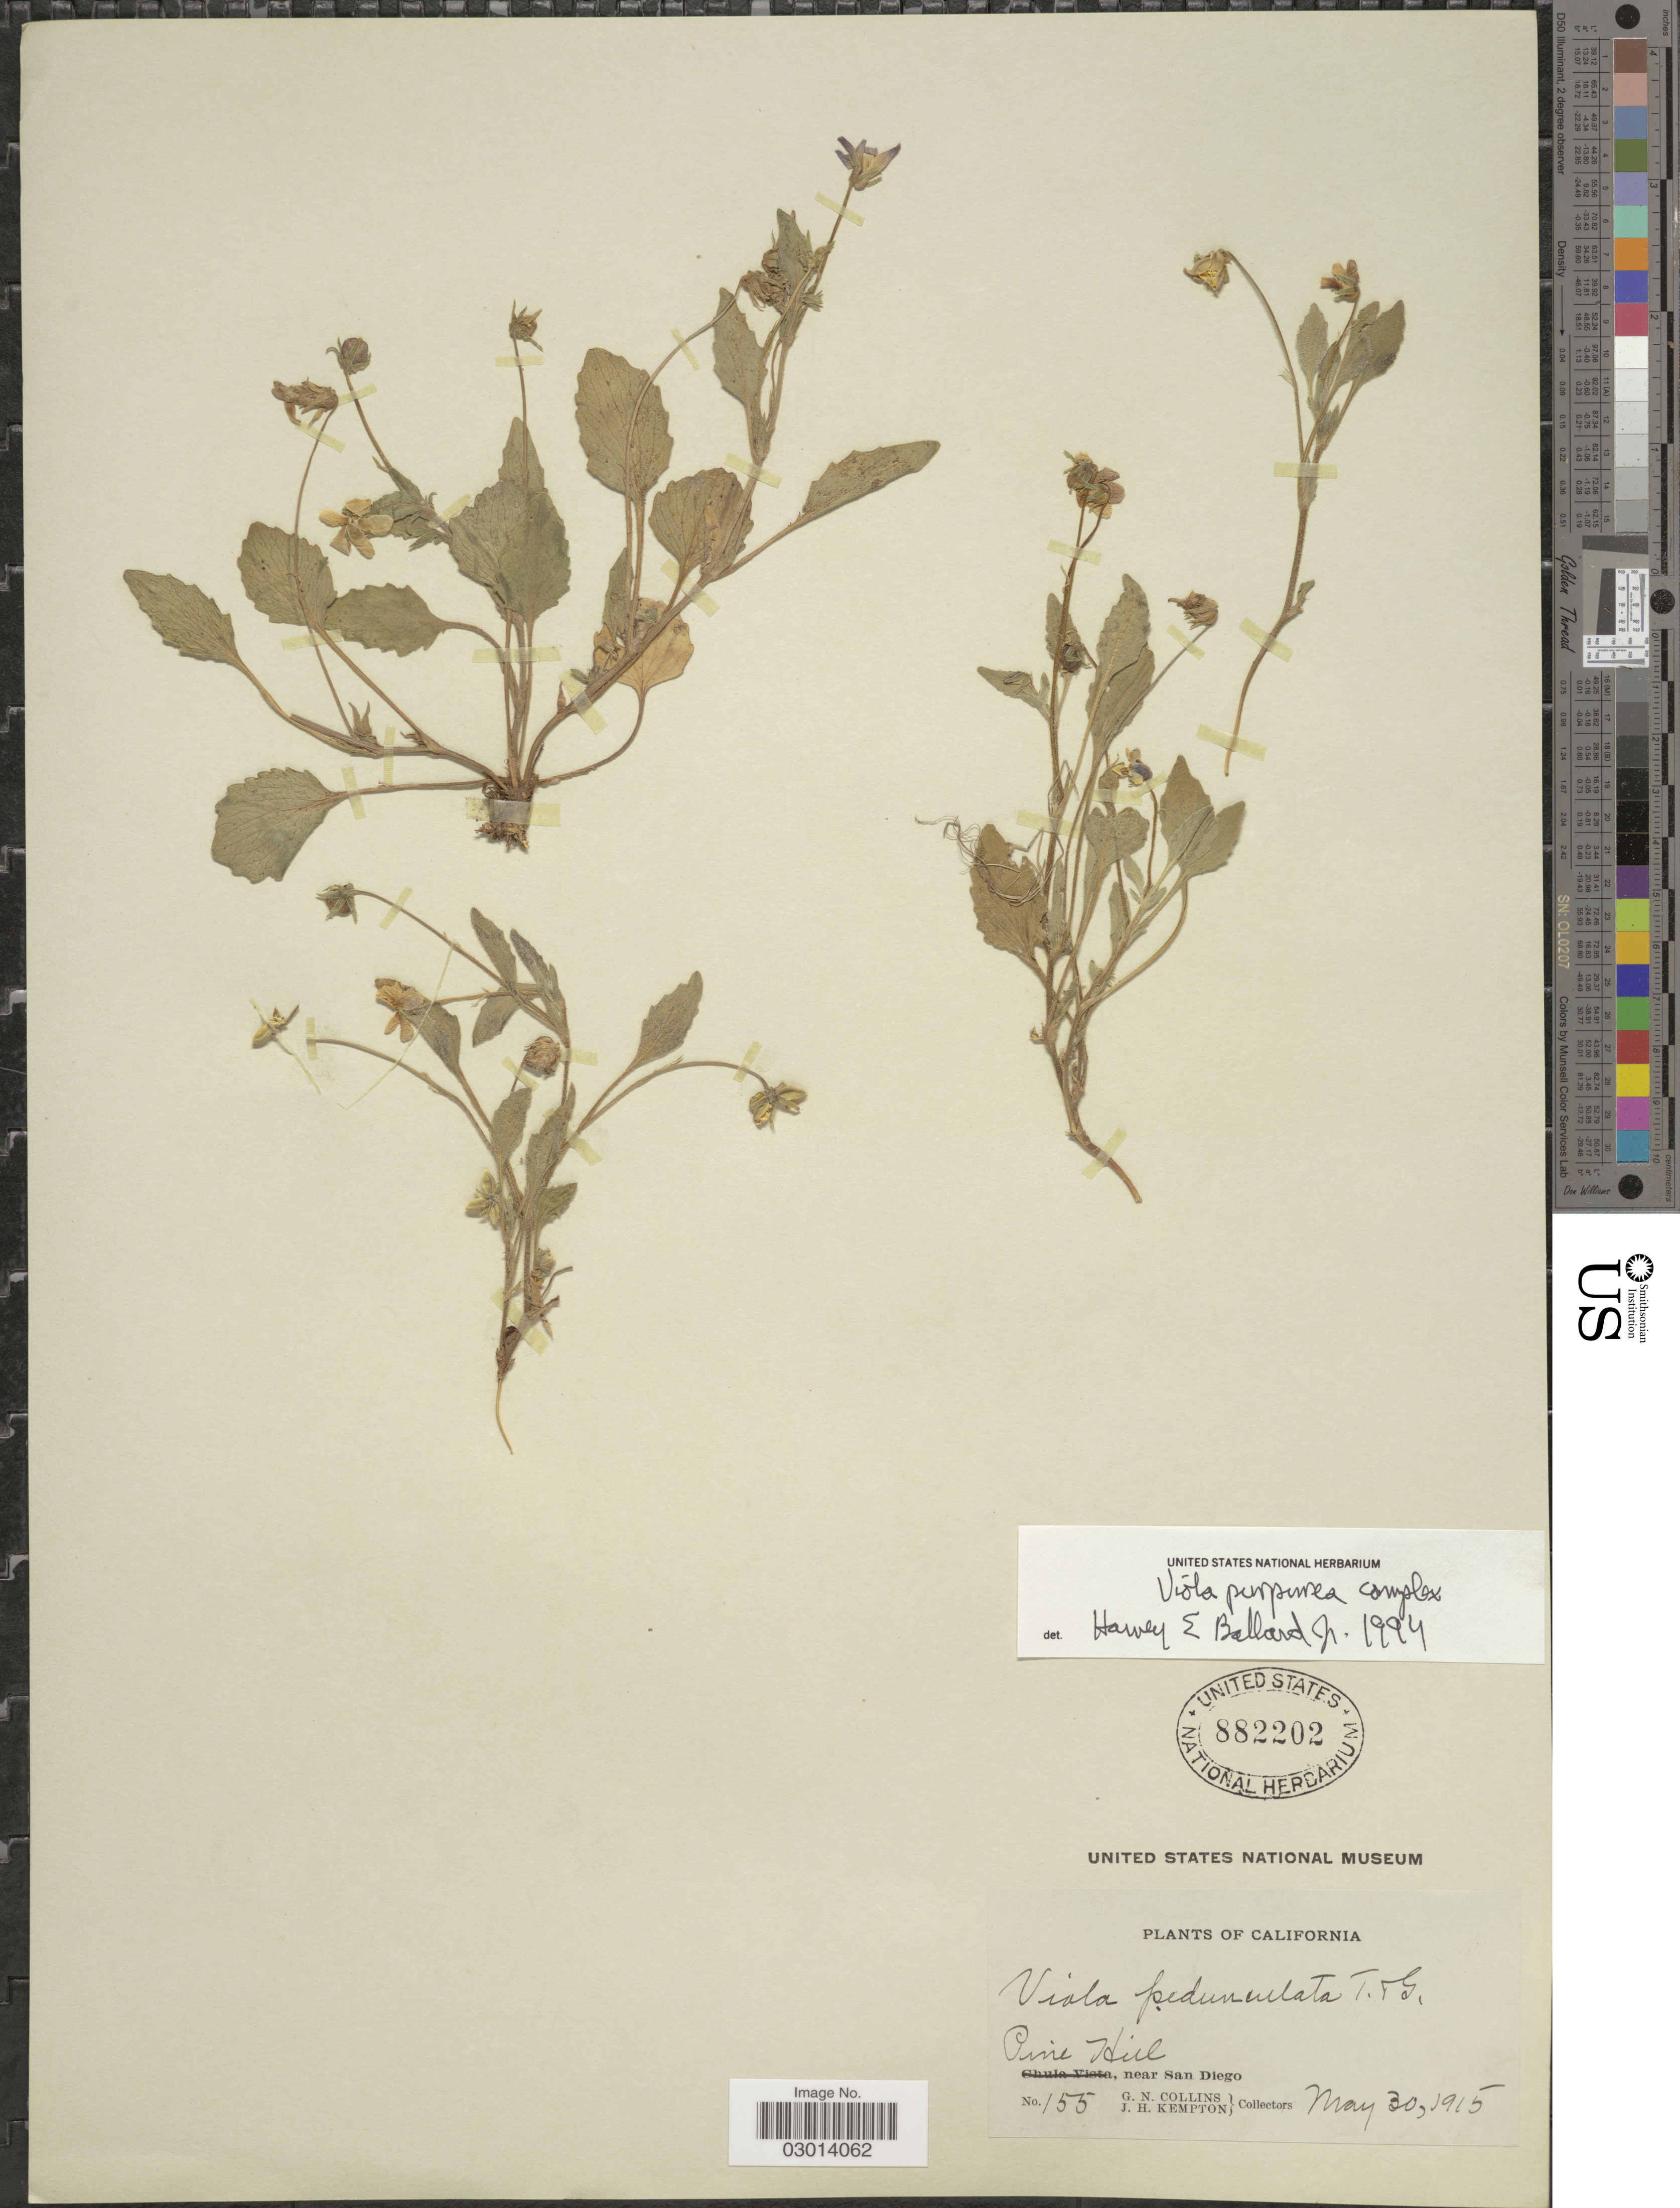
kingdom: Plantae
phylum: Tracheophyta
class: Magnoliopsida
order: Malpighiales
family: Violaceae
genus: Viola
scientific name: Viola purpurea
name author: Kellogg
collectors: G. Collins & J. H. Kempton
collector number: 155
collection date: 1915-05-30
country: United States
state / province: California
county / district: San Diego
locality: Pine Hill, near San Diego.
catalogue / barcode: US 882202